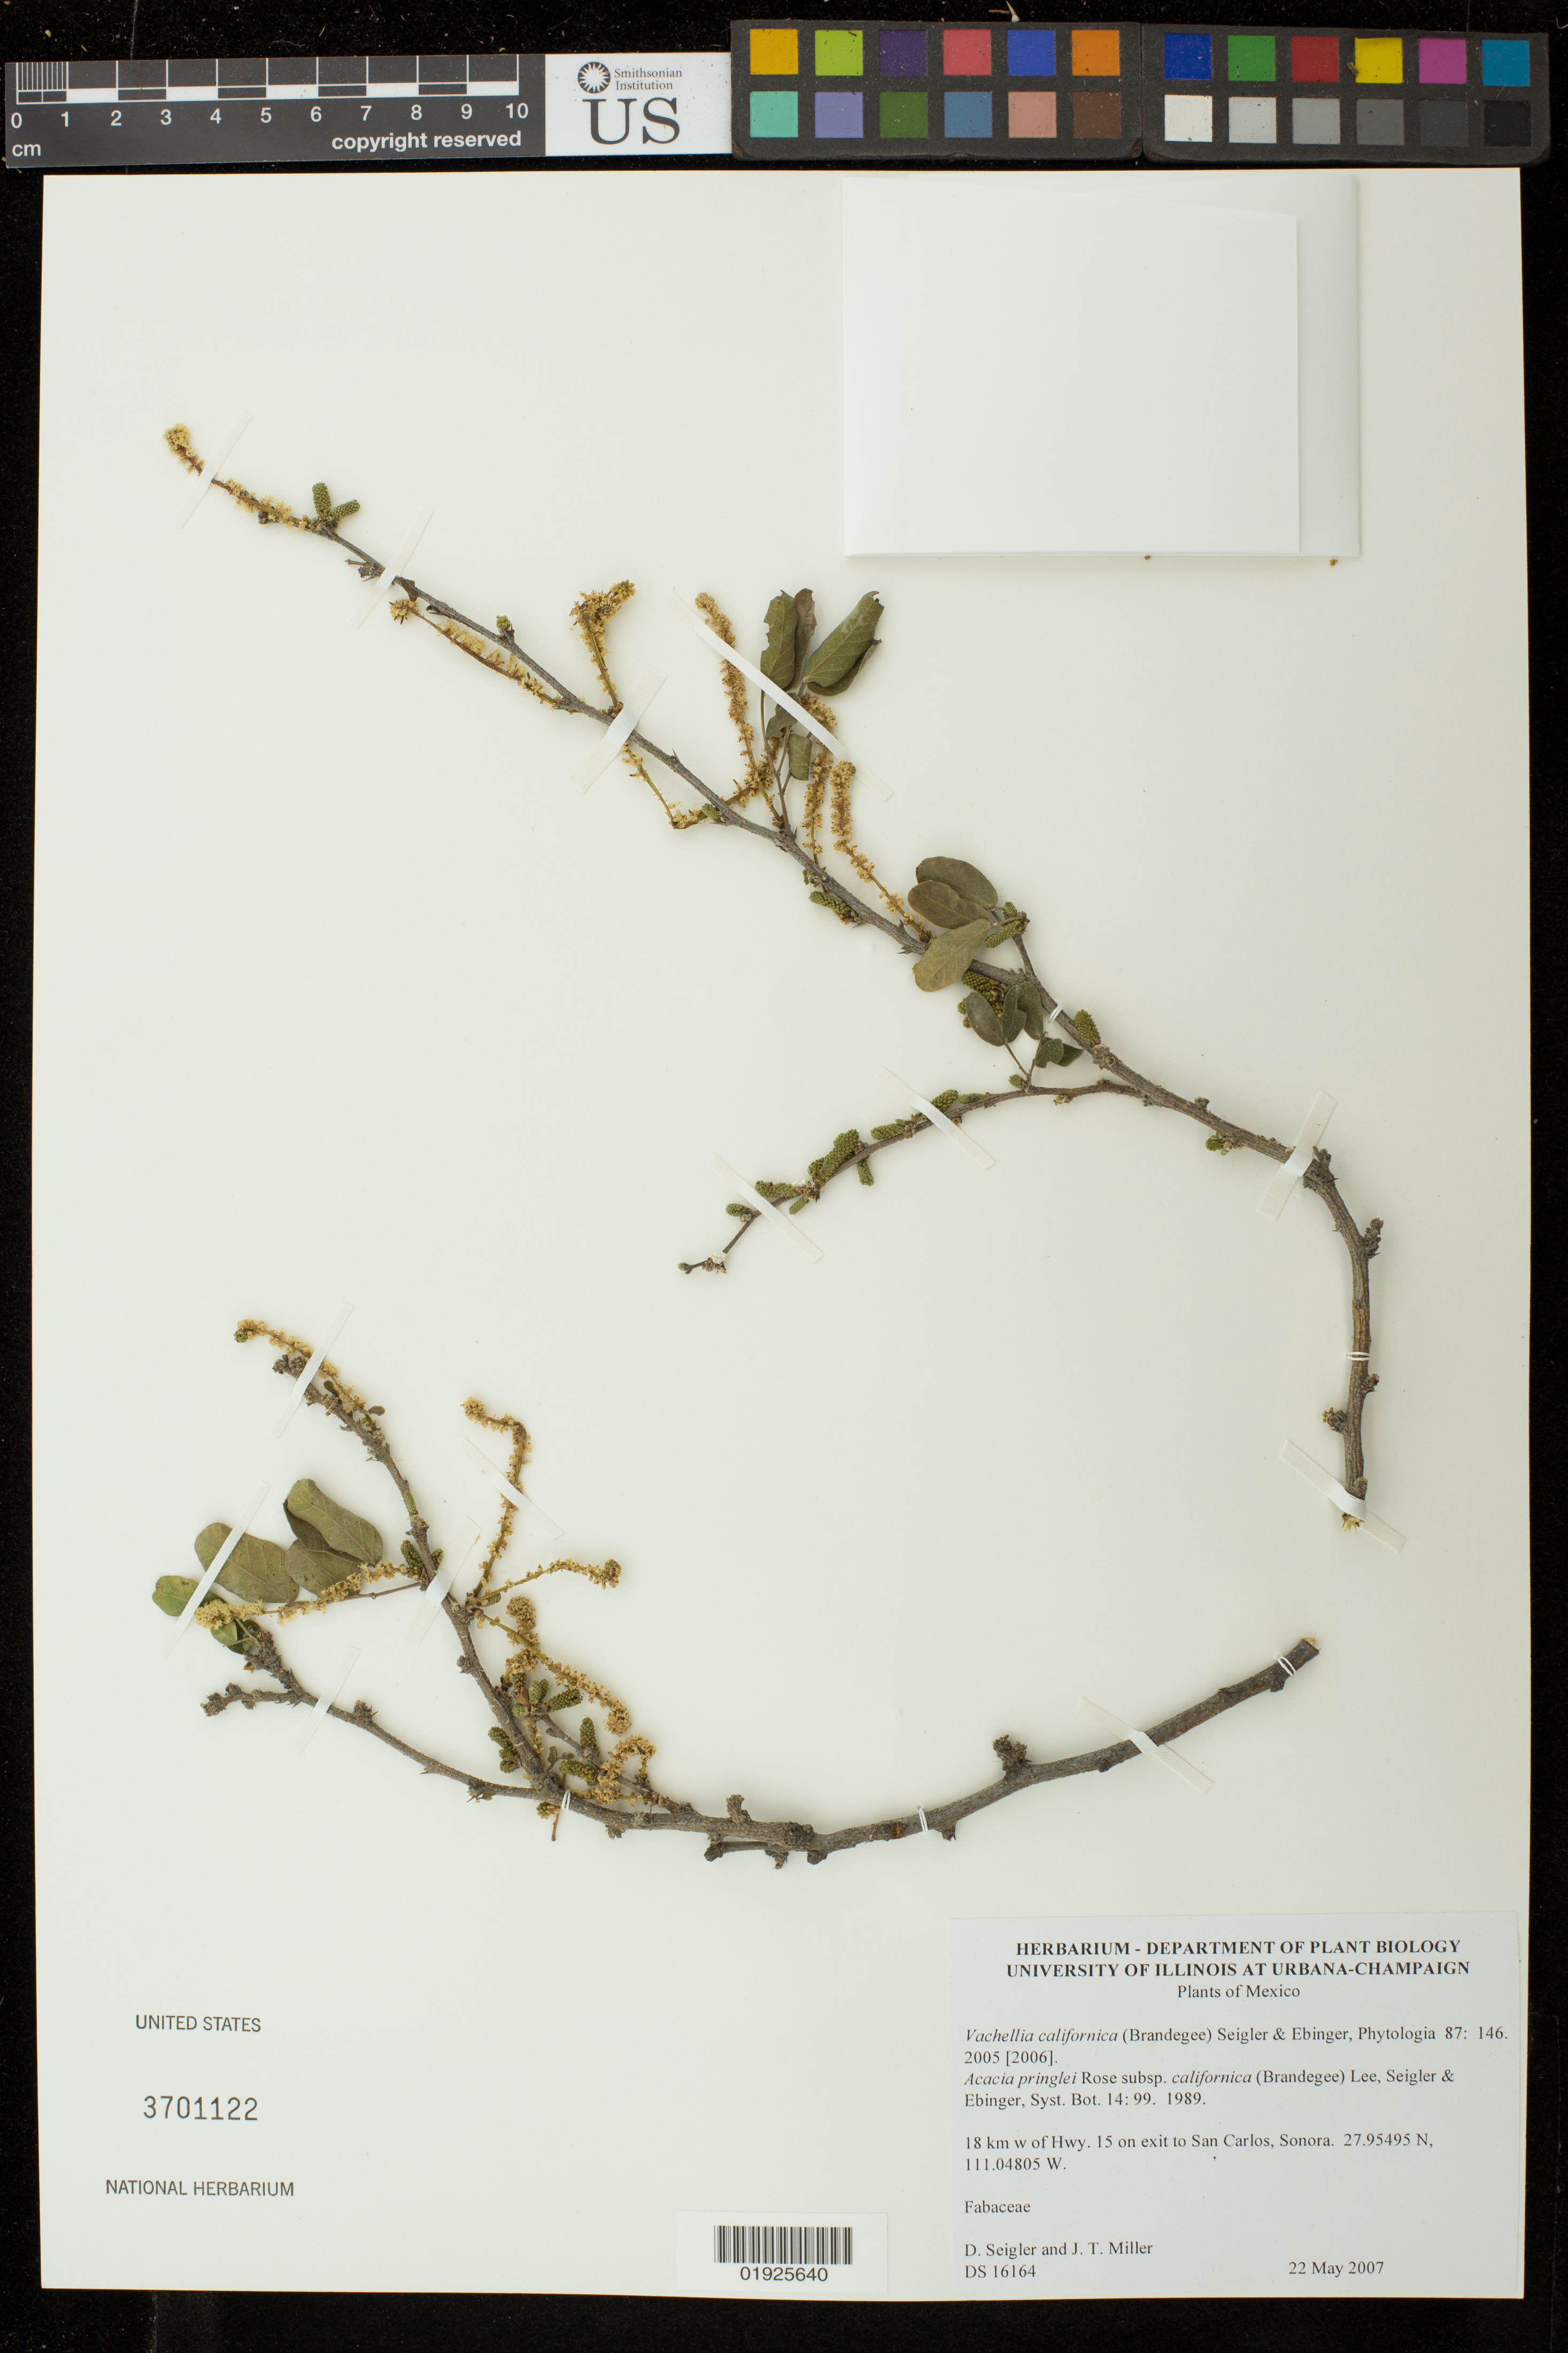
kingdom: Plantae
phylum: Tracheophyta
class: Magnoliopsida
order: Fabales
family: Fabaceae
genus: Vachellia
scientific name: Vachellia californica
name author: (Brandegee) Seigler & Ebinger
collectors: D. S. Seigler & J. T. Miller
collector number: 16164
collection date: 2007-05-22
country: Mexico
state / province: Sonora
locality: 18 km W of Hwy 15 on exit to San Carlos.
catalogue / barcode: US 3701122